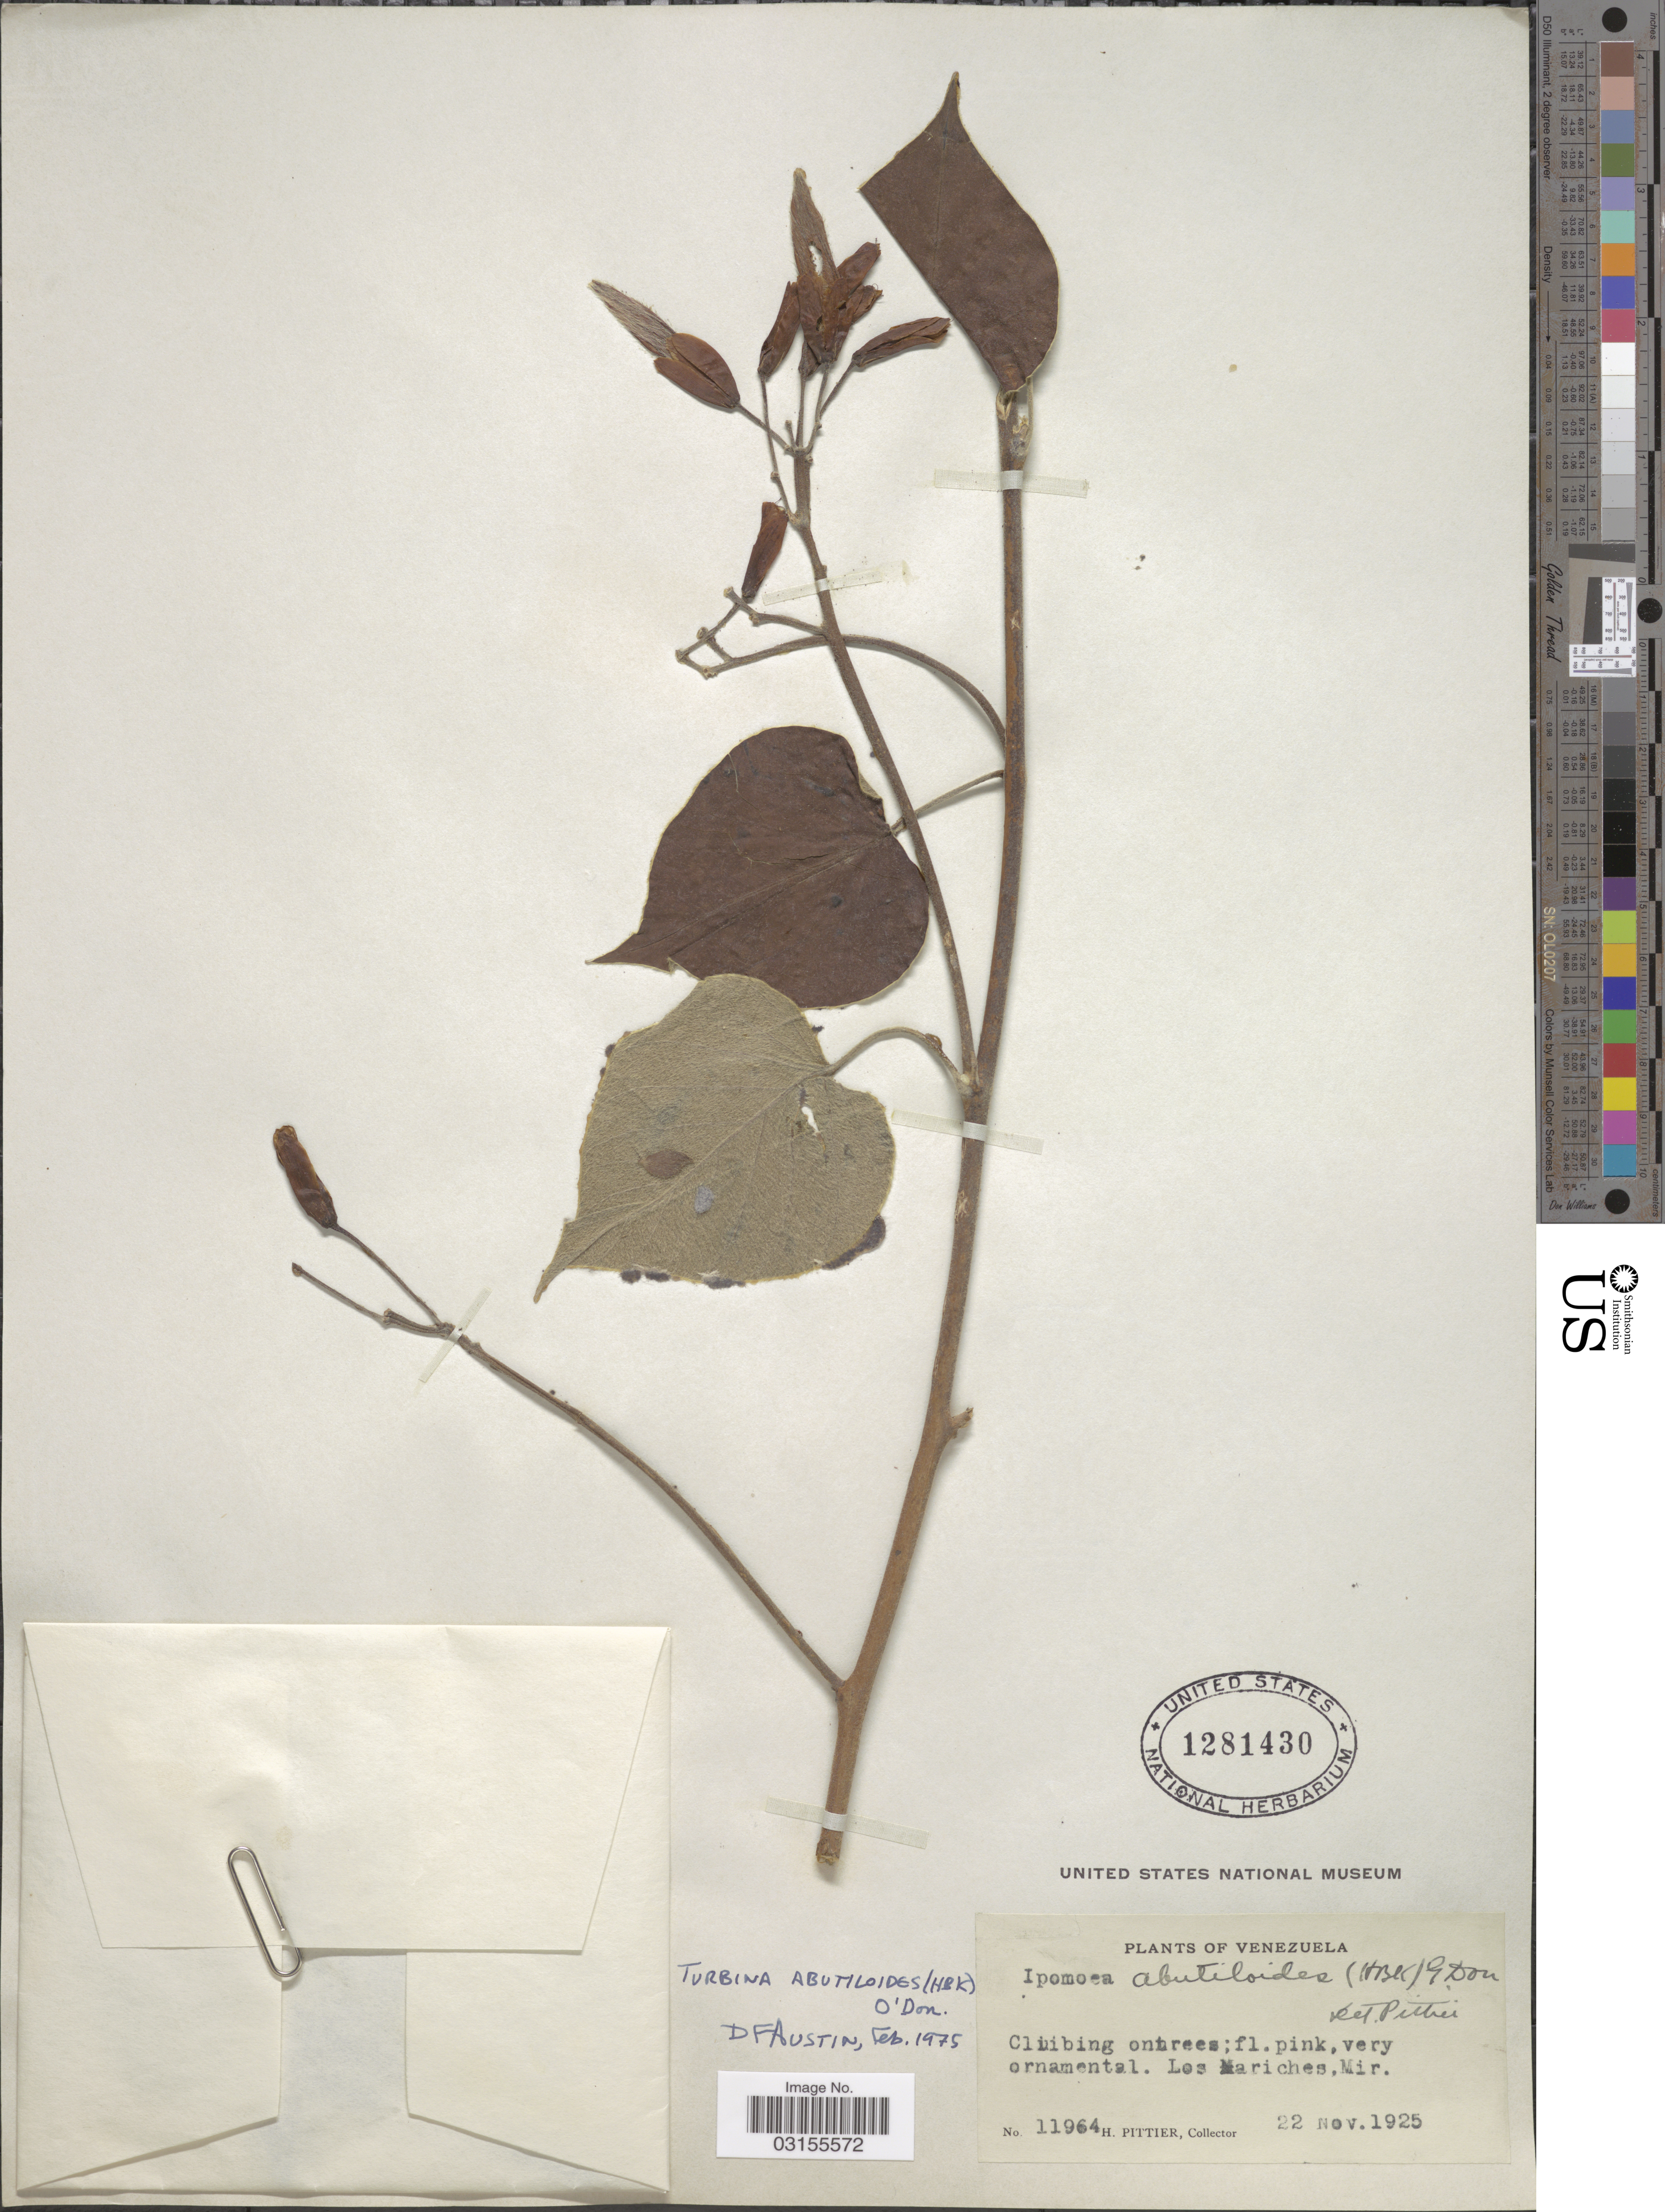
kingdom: Plantae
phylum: Tracheophyta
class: Magnoliopsida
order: Solanales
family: Convolvulaceae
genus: Turbina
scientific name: Turbina abutiloides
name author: (Kunth) O'Donell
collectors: H. F. Pittier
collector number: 11964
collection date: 1925-11-22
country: Venezuela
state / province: Miranda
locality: Los Mariches.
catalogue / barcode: US 1281430